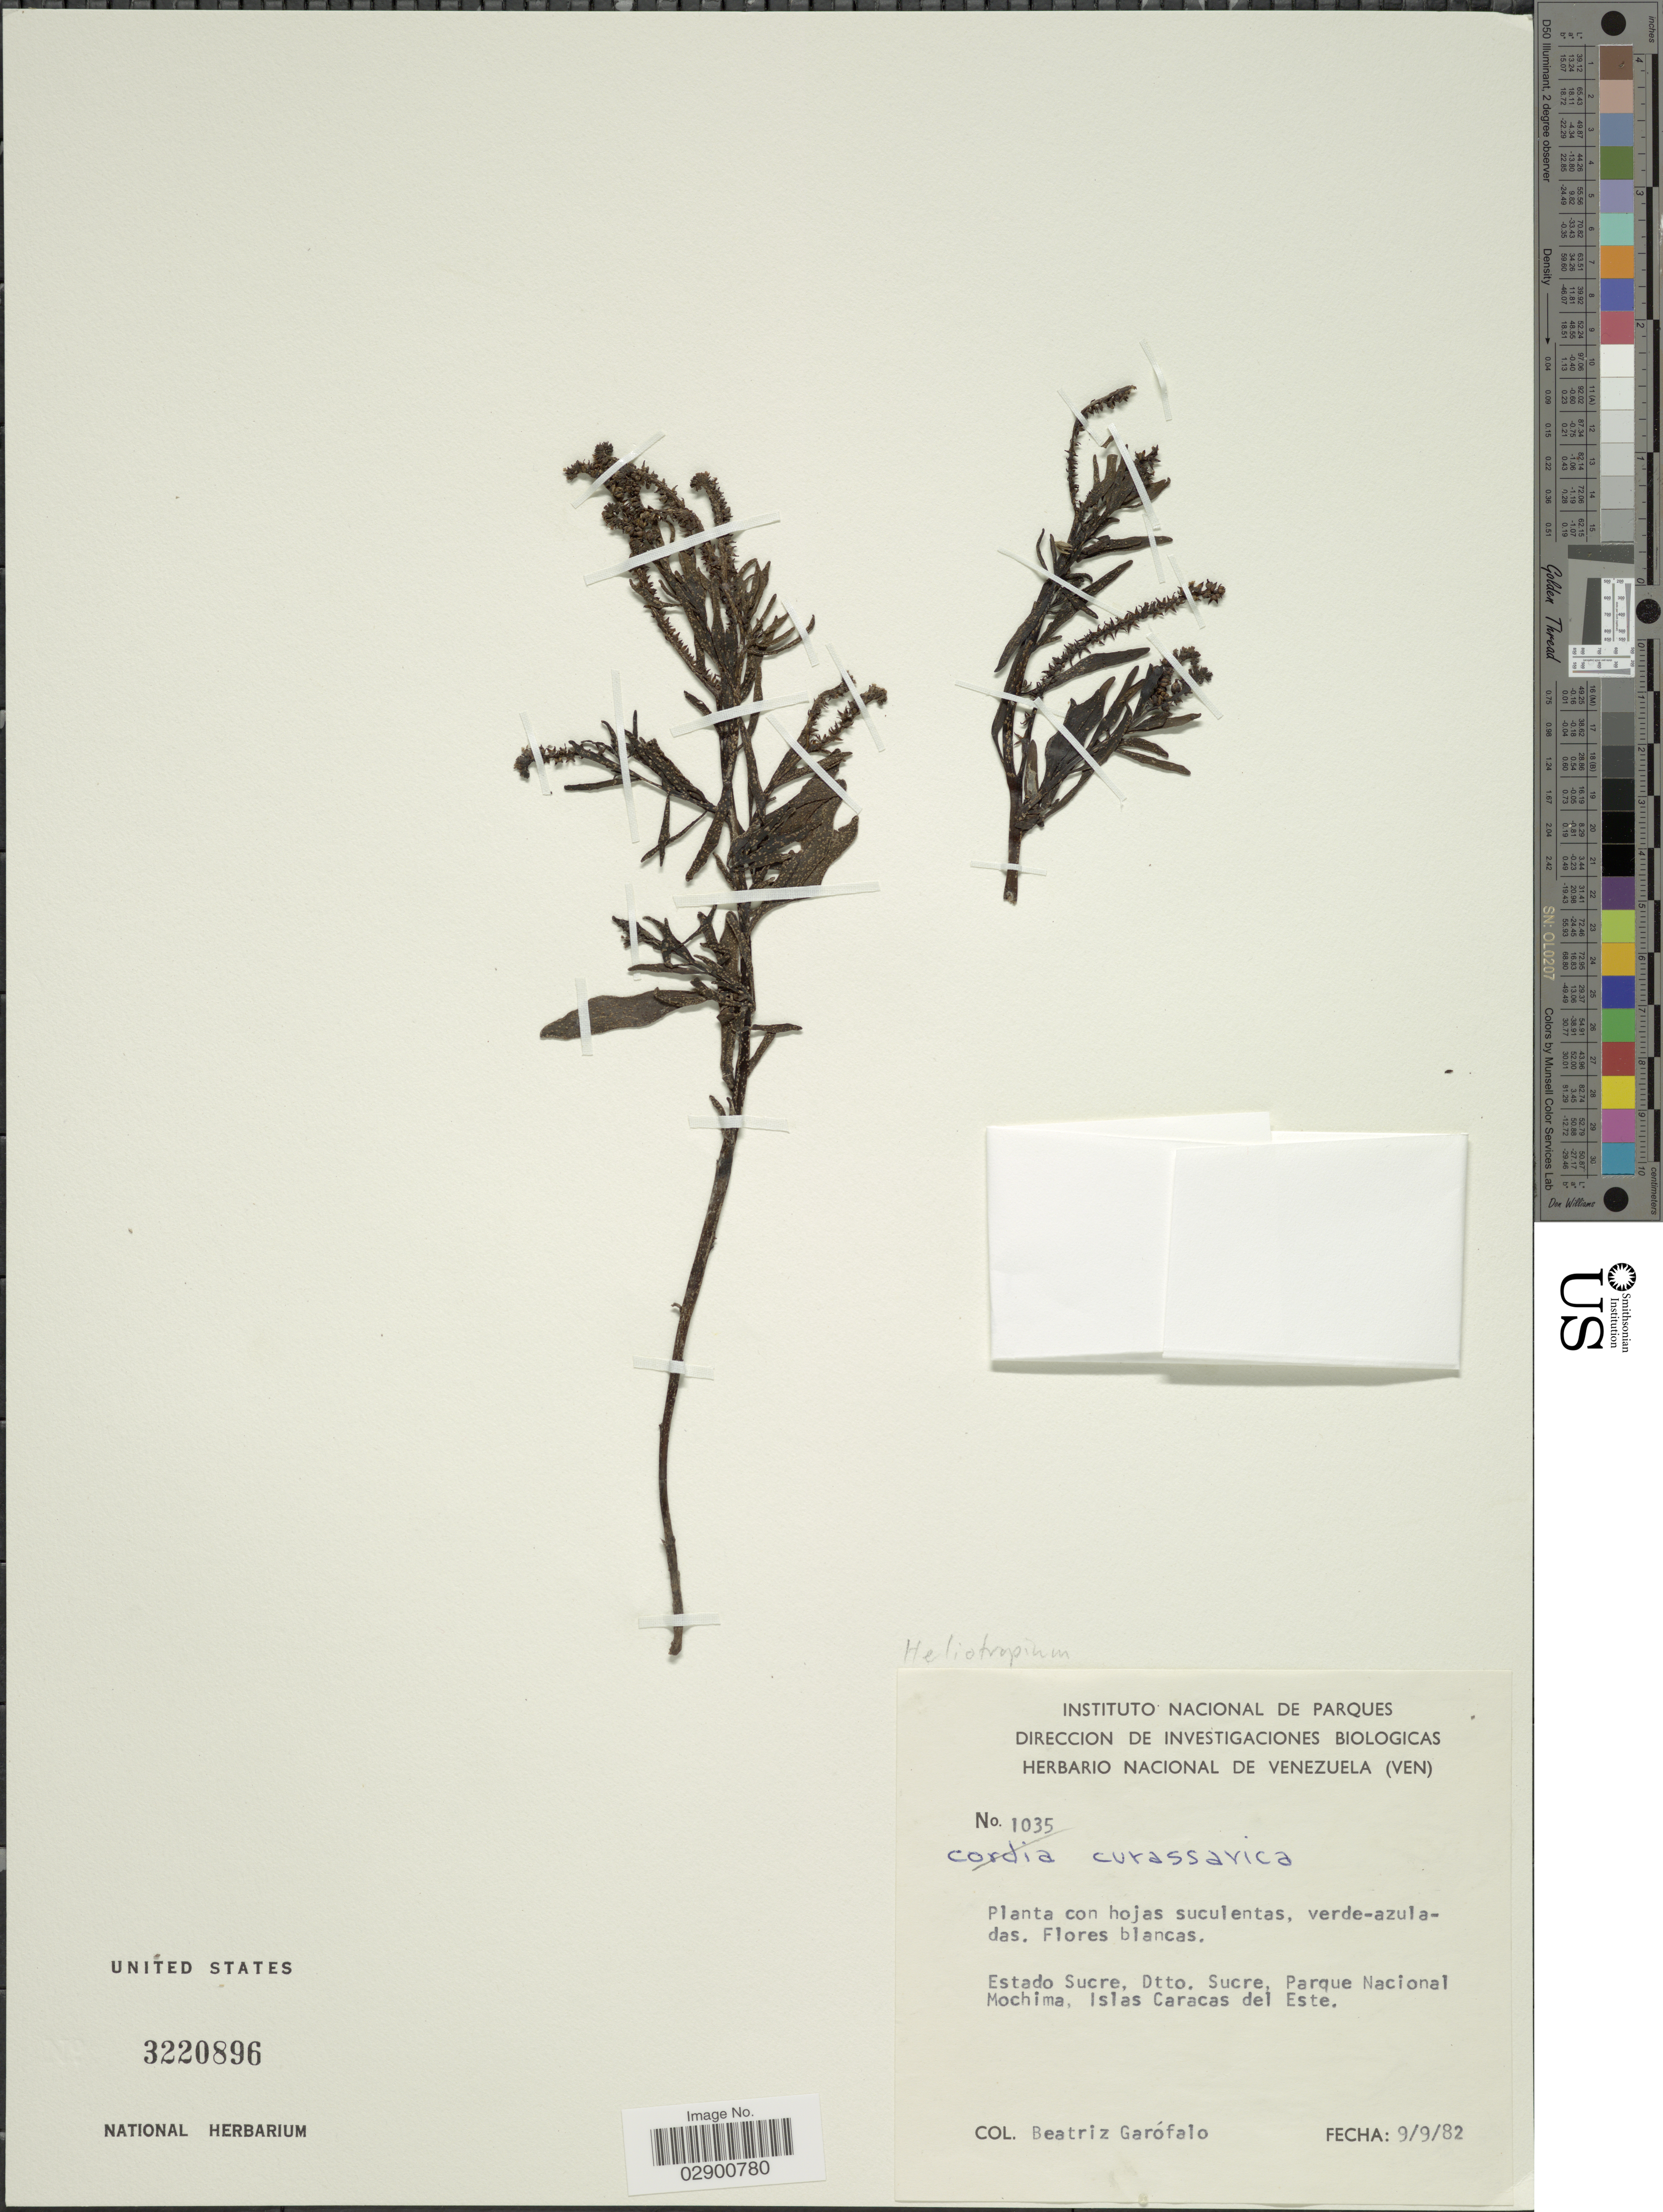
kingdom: Plantae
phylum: Tracheophyta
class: Magnoliopsida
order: Boraginales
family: Heliotropiaceae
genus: Heliotropium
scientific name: Heliotropium sp.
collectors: B. Garofalo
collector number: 1035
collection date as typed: Transcribed d/m/y: 9/9/82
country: Venezuela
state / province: Sucre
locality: Estado Sucre, Dtto. Sucre, Parque Nacional Mochimo, Islas Caracas del Este.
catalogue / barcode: US 3220896